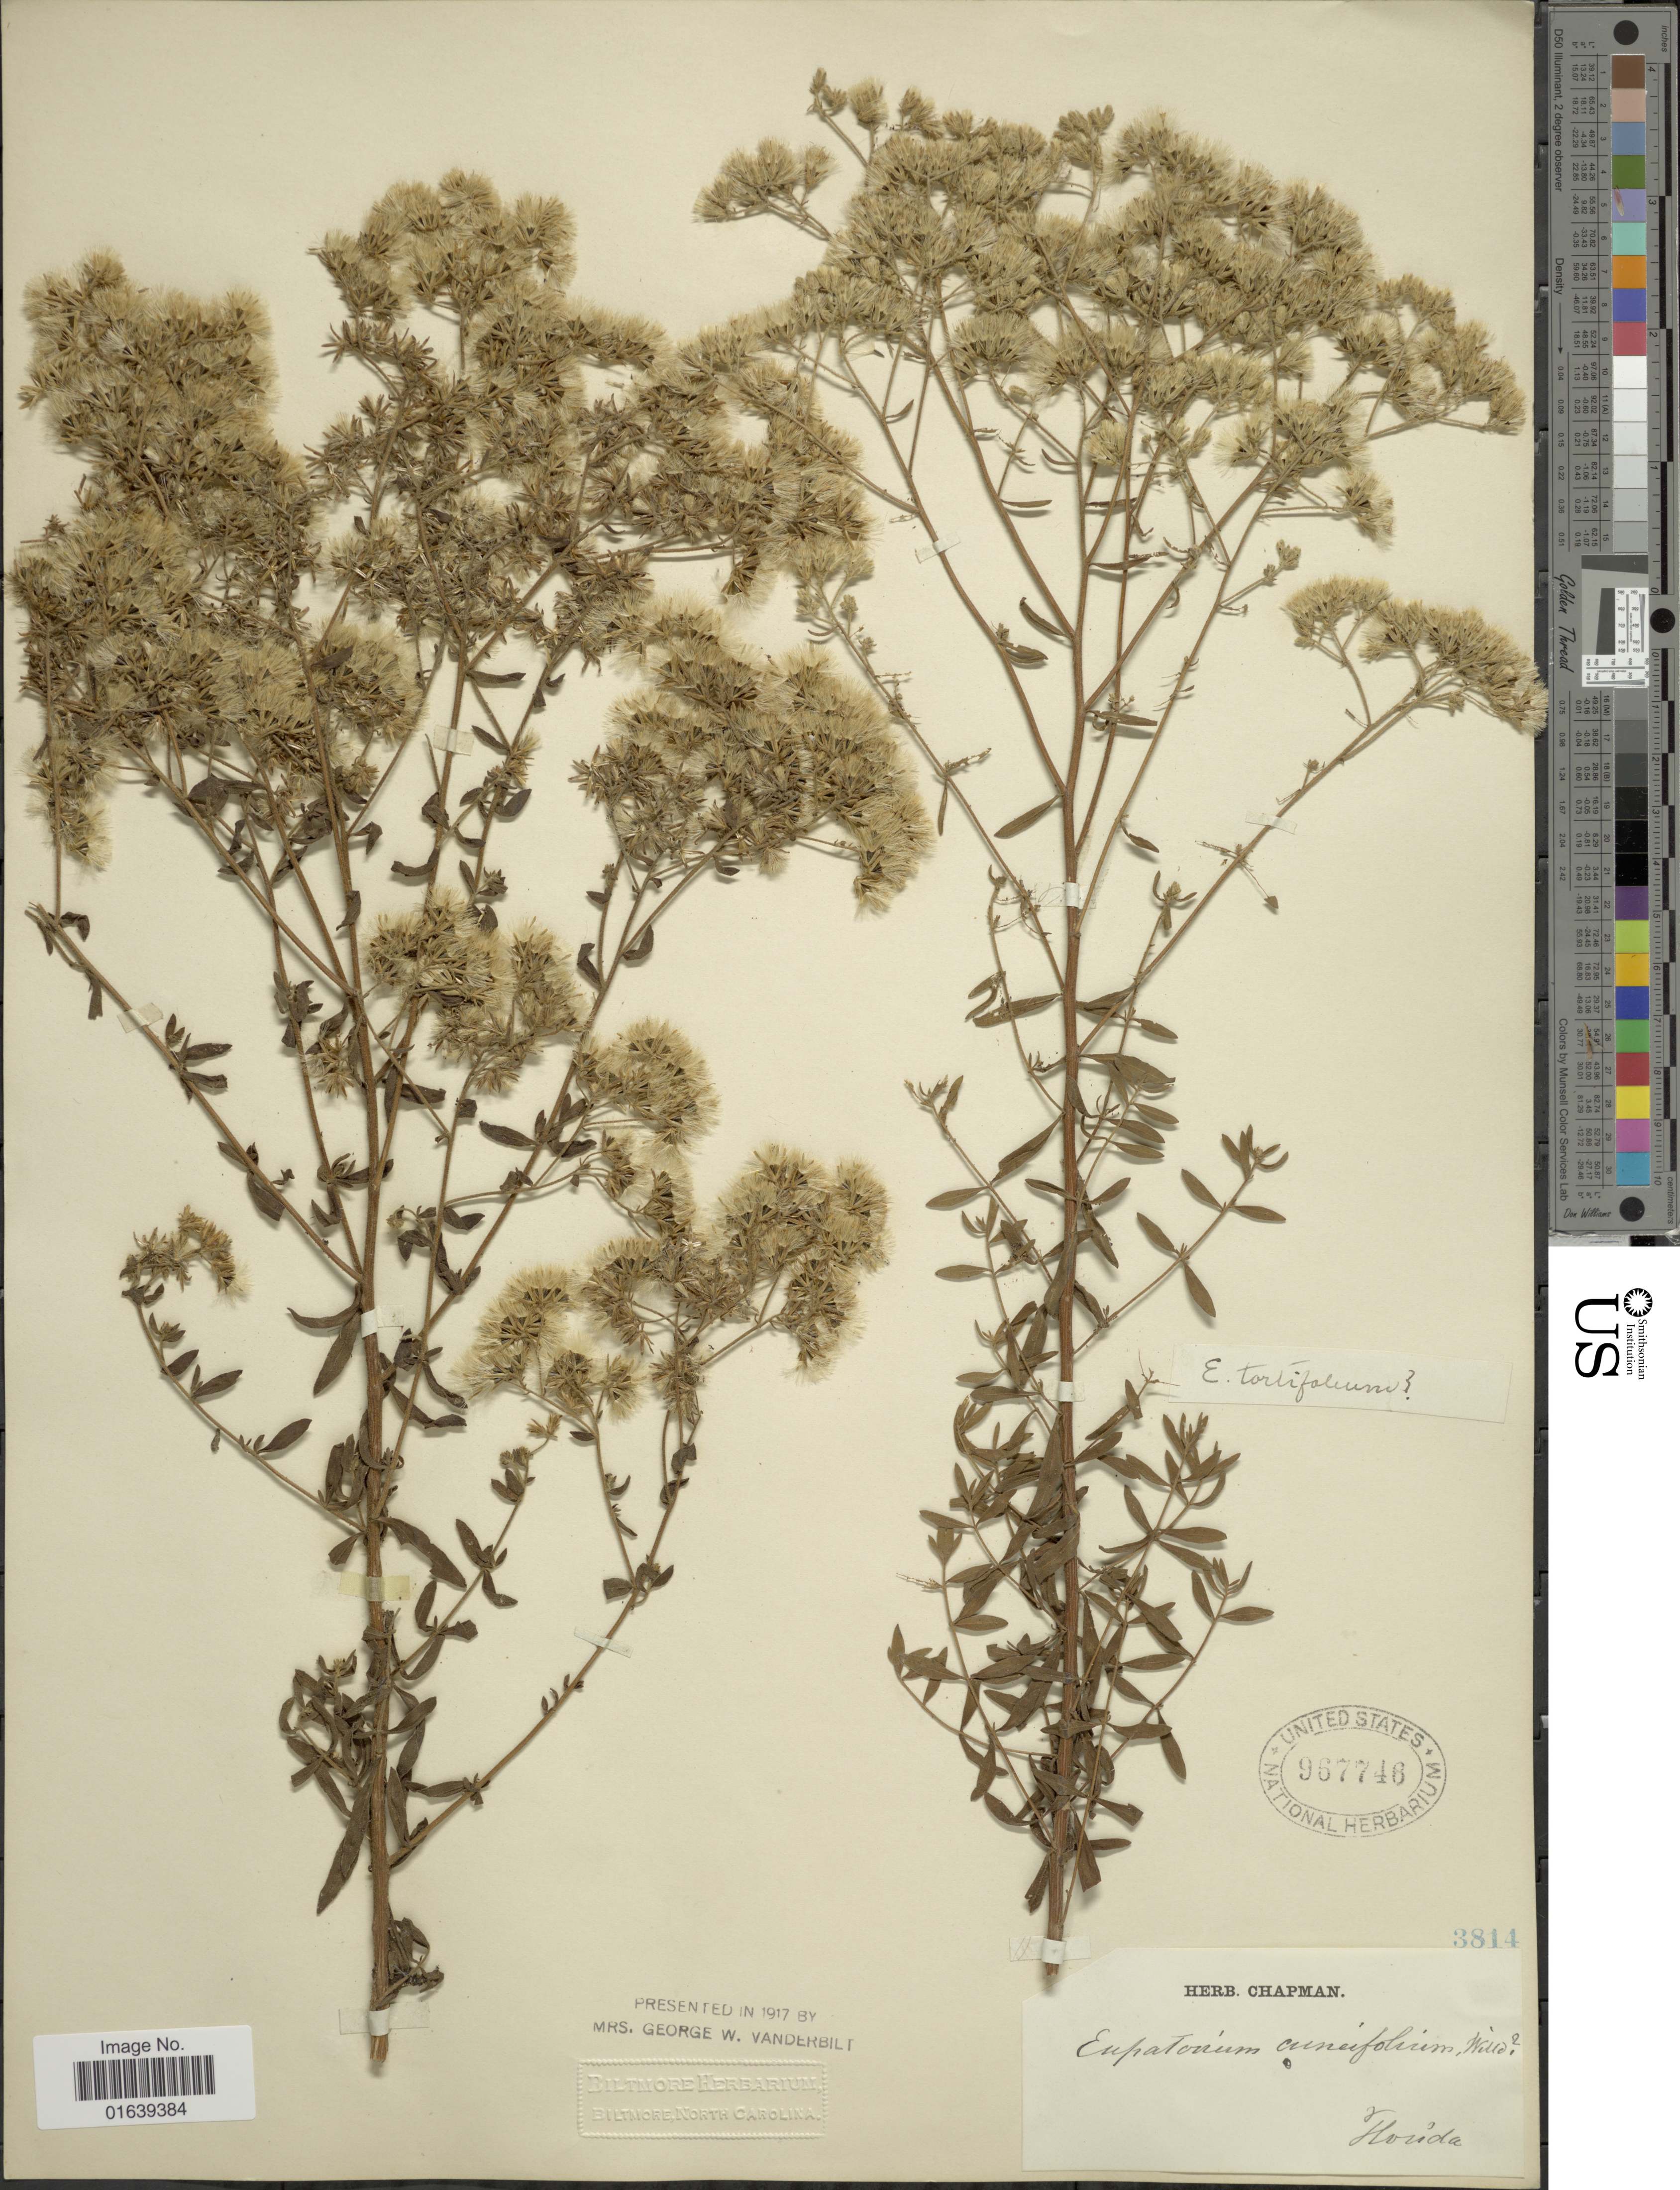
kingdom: Plantae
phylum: Tracheophyta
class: Magnoliopsida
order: Asterales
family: Asteraceae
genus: Eupatorium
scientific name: Eupatorium linearifolium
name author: Walter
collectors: ex herb. Chapman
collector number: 3814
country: United States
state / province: Florida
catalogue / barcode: US 967746